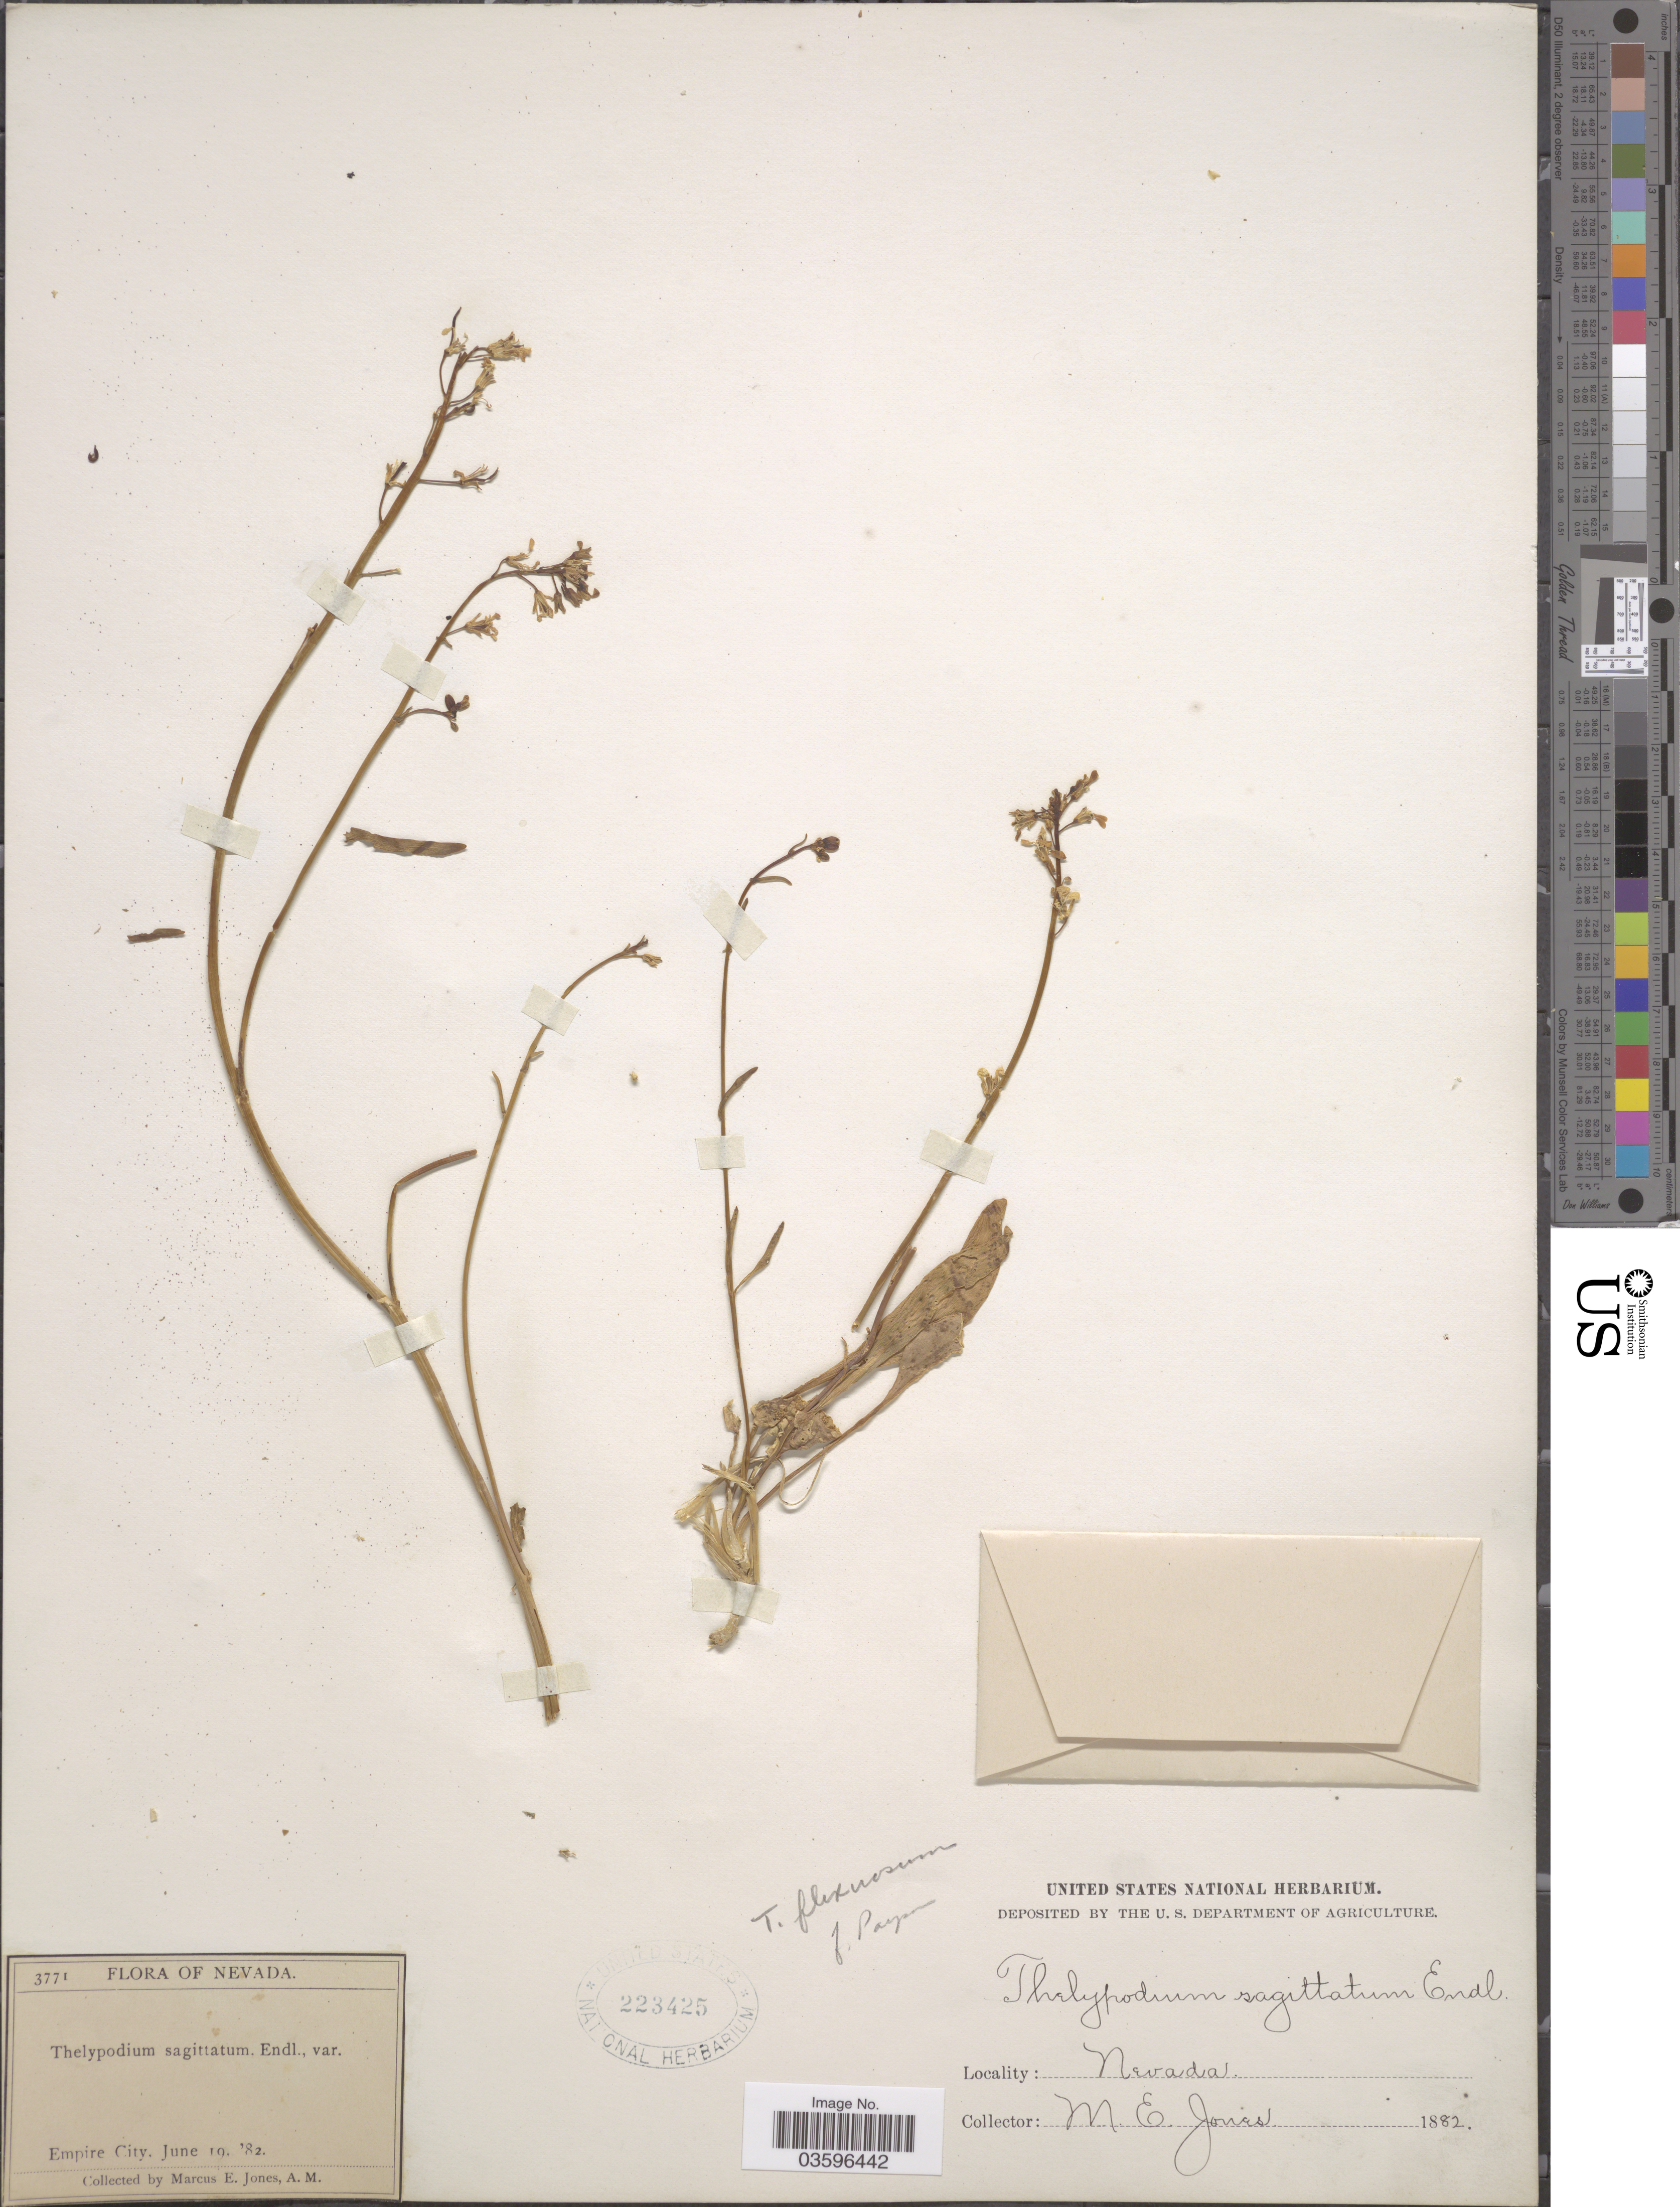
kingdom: Plantae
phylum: Tracheophyta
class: Magnoliopsida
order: Brassicales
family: Brassicaceae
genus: Thelypodium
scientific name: Thelypodium flexuosum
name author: B.L. Rob.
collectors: M. E. Jones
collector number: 3771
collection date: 1882-06-19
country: United States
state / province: Nevada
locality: Empire City.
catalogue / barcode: US 223425